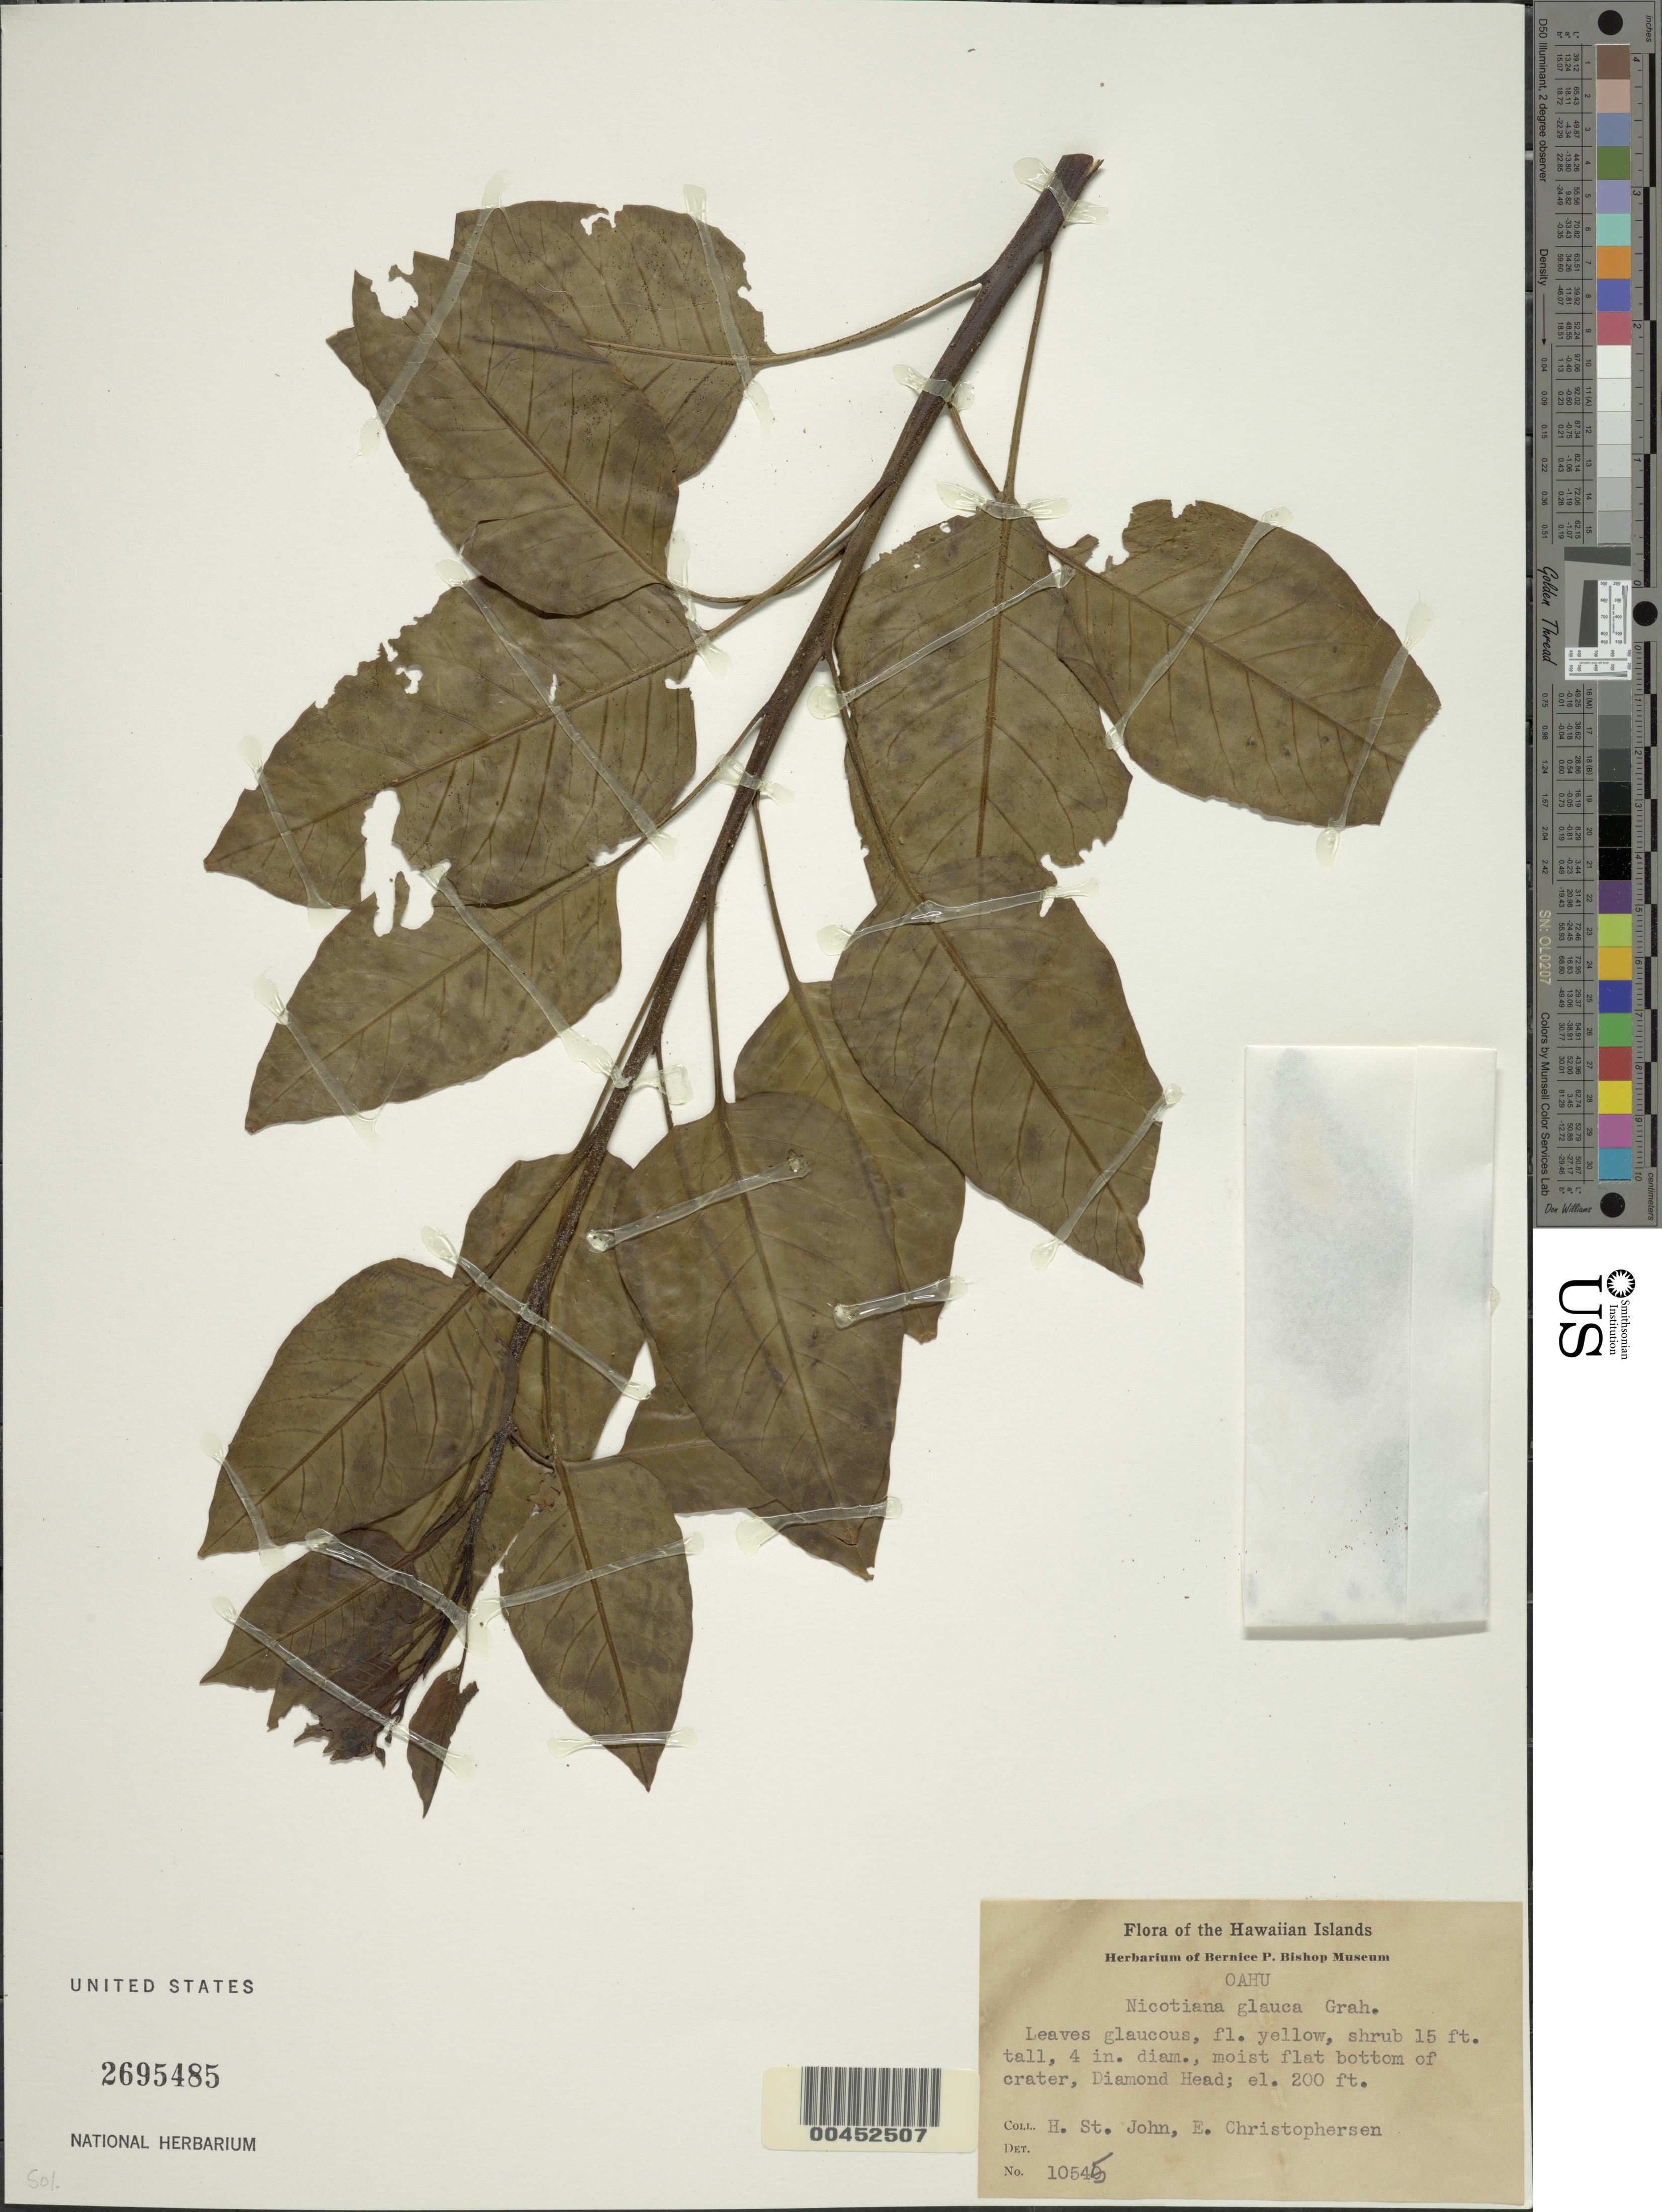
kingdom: Plantae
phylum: Tracheophyta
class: Magnoliopsida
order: Solanales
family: Solanaceae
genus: Nicotiana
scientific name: Nicotiana glauca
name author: Graham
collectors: H. St. John & E. Christophersen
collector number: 10545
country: United States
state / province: Hawaii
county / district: Honolulu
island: Oahu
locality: bottom of crater, Diamond Head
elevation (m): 61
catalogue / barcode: US 2695485